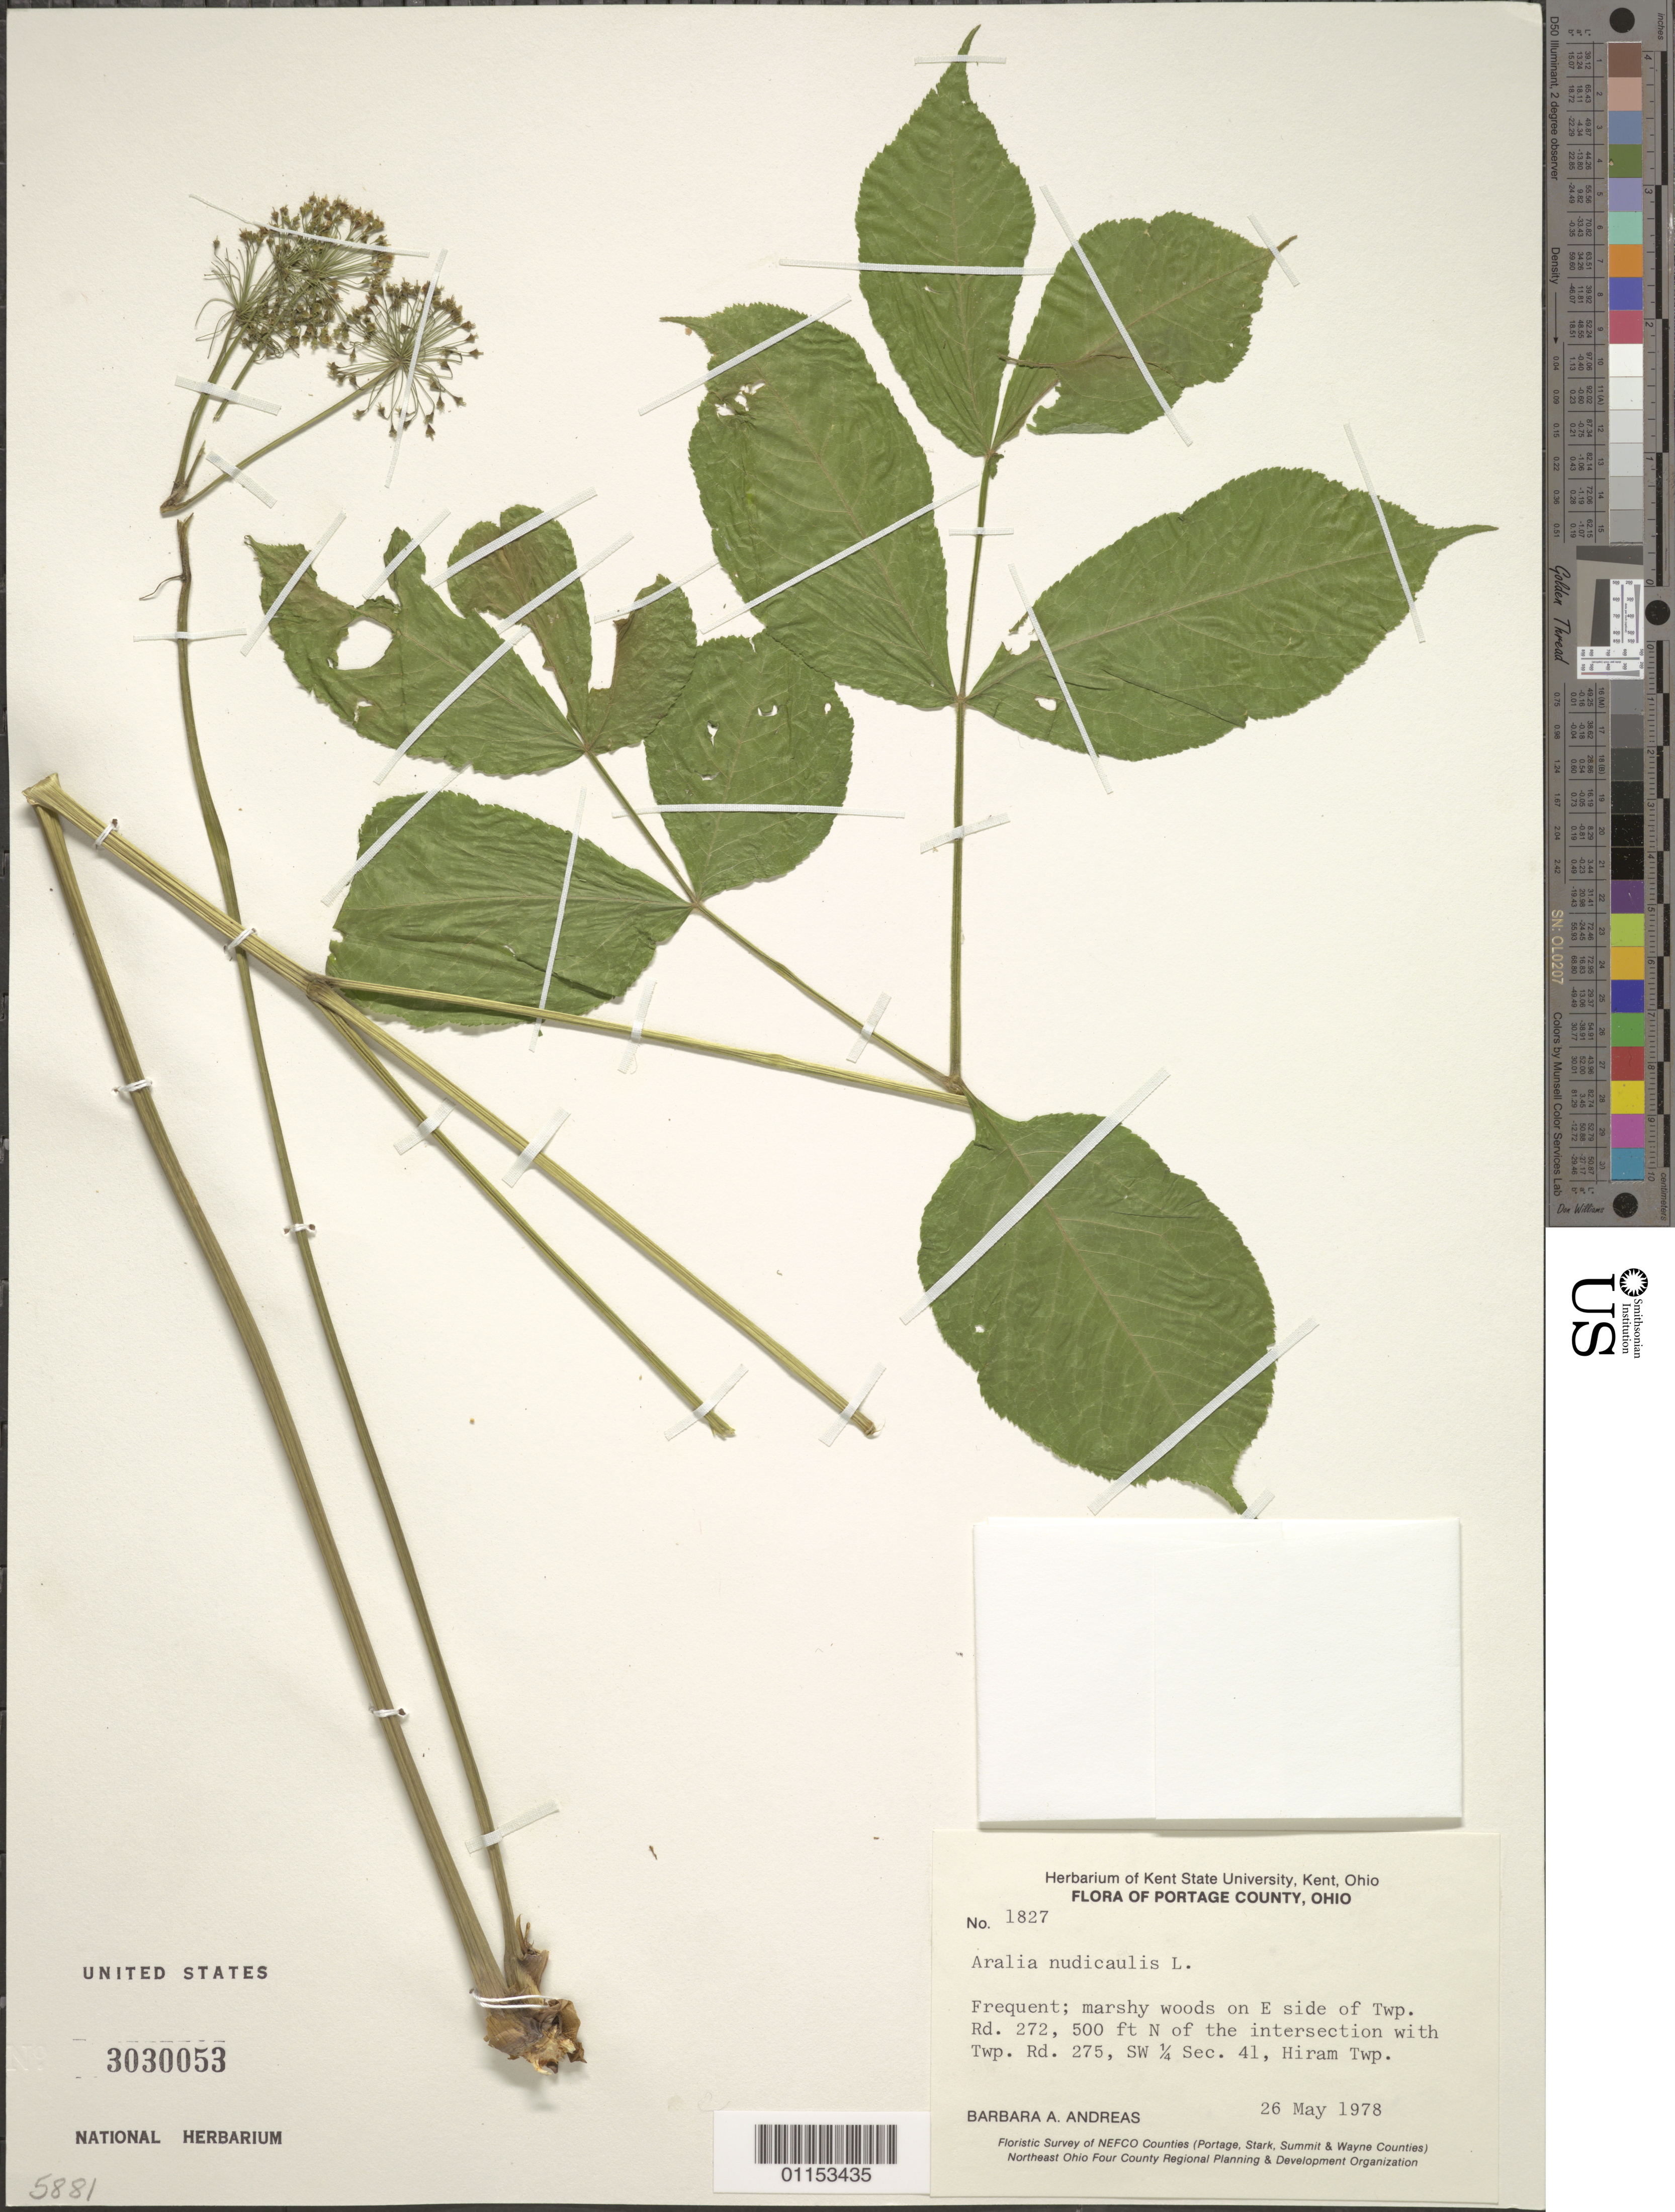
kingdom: Plantae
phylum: Tracheophyta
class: Magnoliopsida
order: Apiales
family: Araliaceae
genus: Aralia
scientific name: Aralia nudicaulis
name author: L.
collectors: B. A. Andreas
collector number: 1827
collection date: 1978-05-26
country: United States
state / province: Ohio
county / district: Portage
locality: E side of Twp. Rd 272, 500 ft N of the intersection with Twp. Rd 275, SW 1/4 Sec. 41, Hiram Twp.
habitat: Frequent; marshy woods.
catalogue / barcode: US 3030053